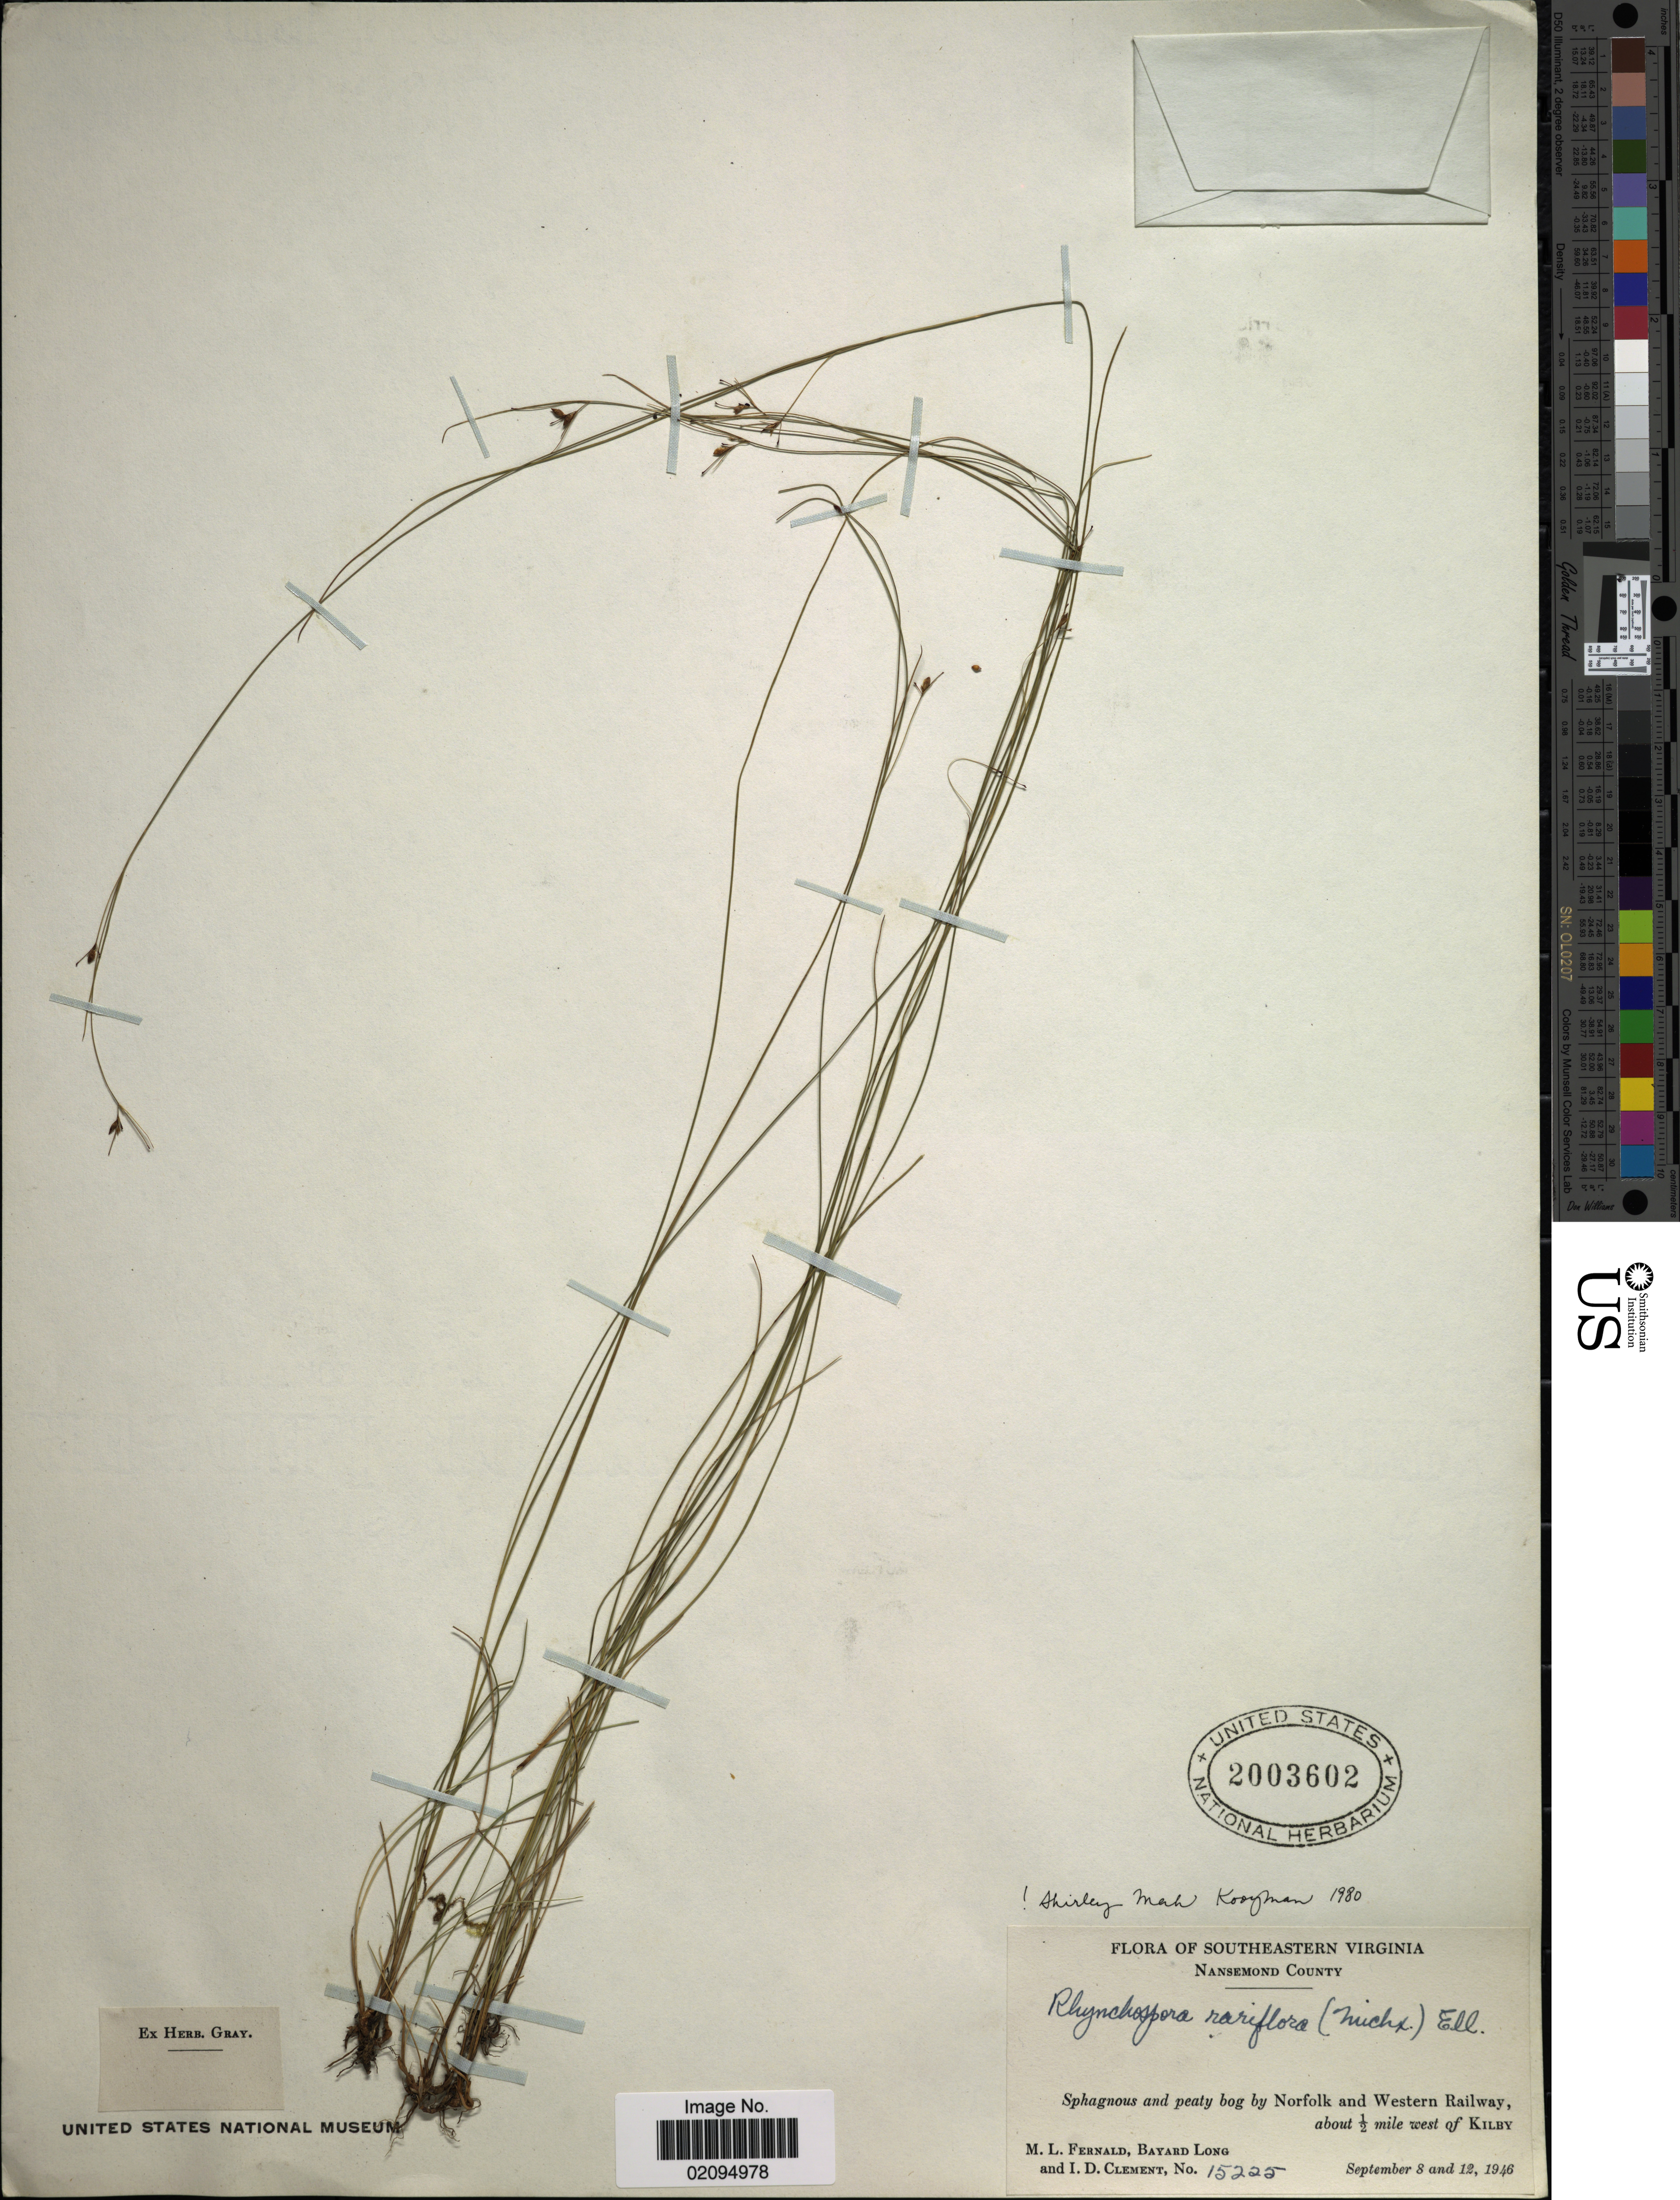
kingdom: Plantae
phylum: Tracheophyta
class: Liliopsida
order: Poales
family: Cyperaceae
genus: Rhynchospora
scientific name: Rhynchospora rariflora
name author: (Michx.) Elliott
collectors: M. L. Fernald, B. Long & I. Clement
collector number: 15225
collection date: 1946-09-08/1946-09-12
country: United States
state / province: Virginia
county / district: City of Suffolk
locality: Southeastern Virginia, Nansemond County, Bog by Norfolk a nd Western Railway about 1/2 mile west of Kilby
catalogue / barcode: US 2003602